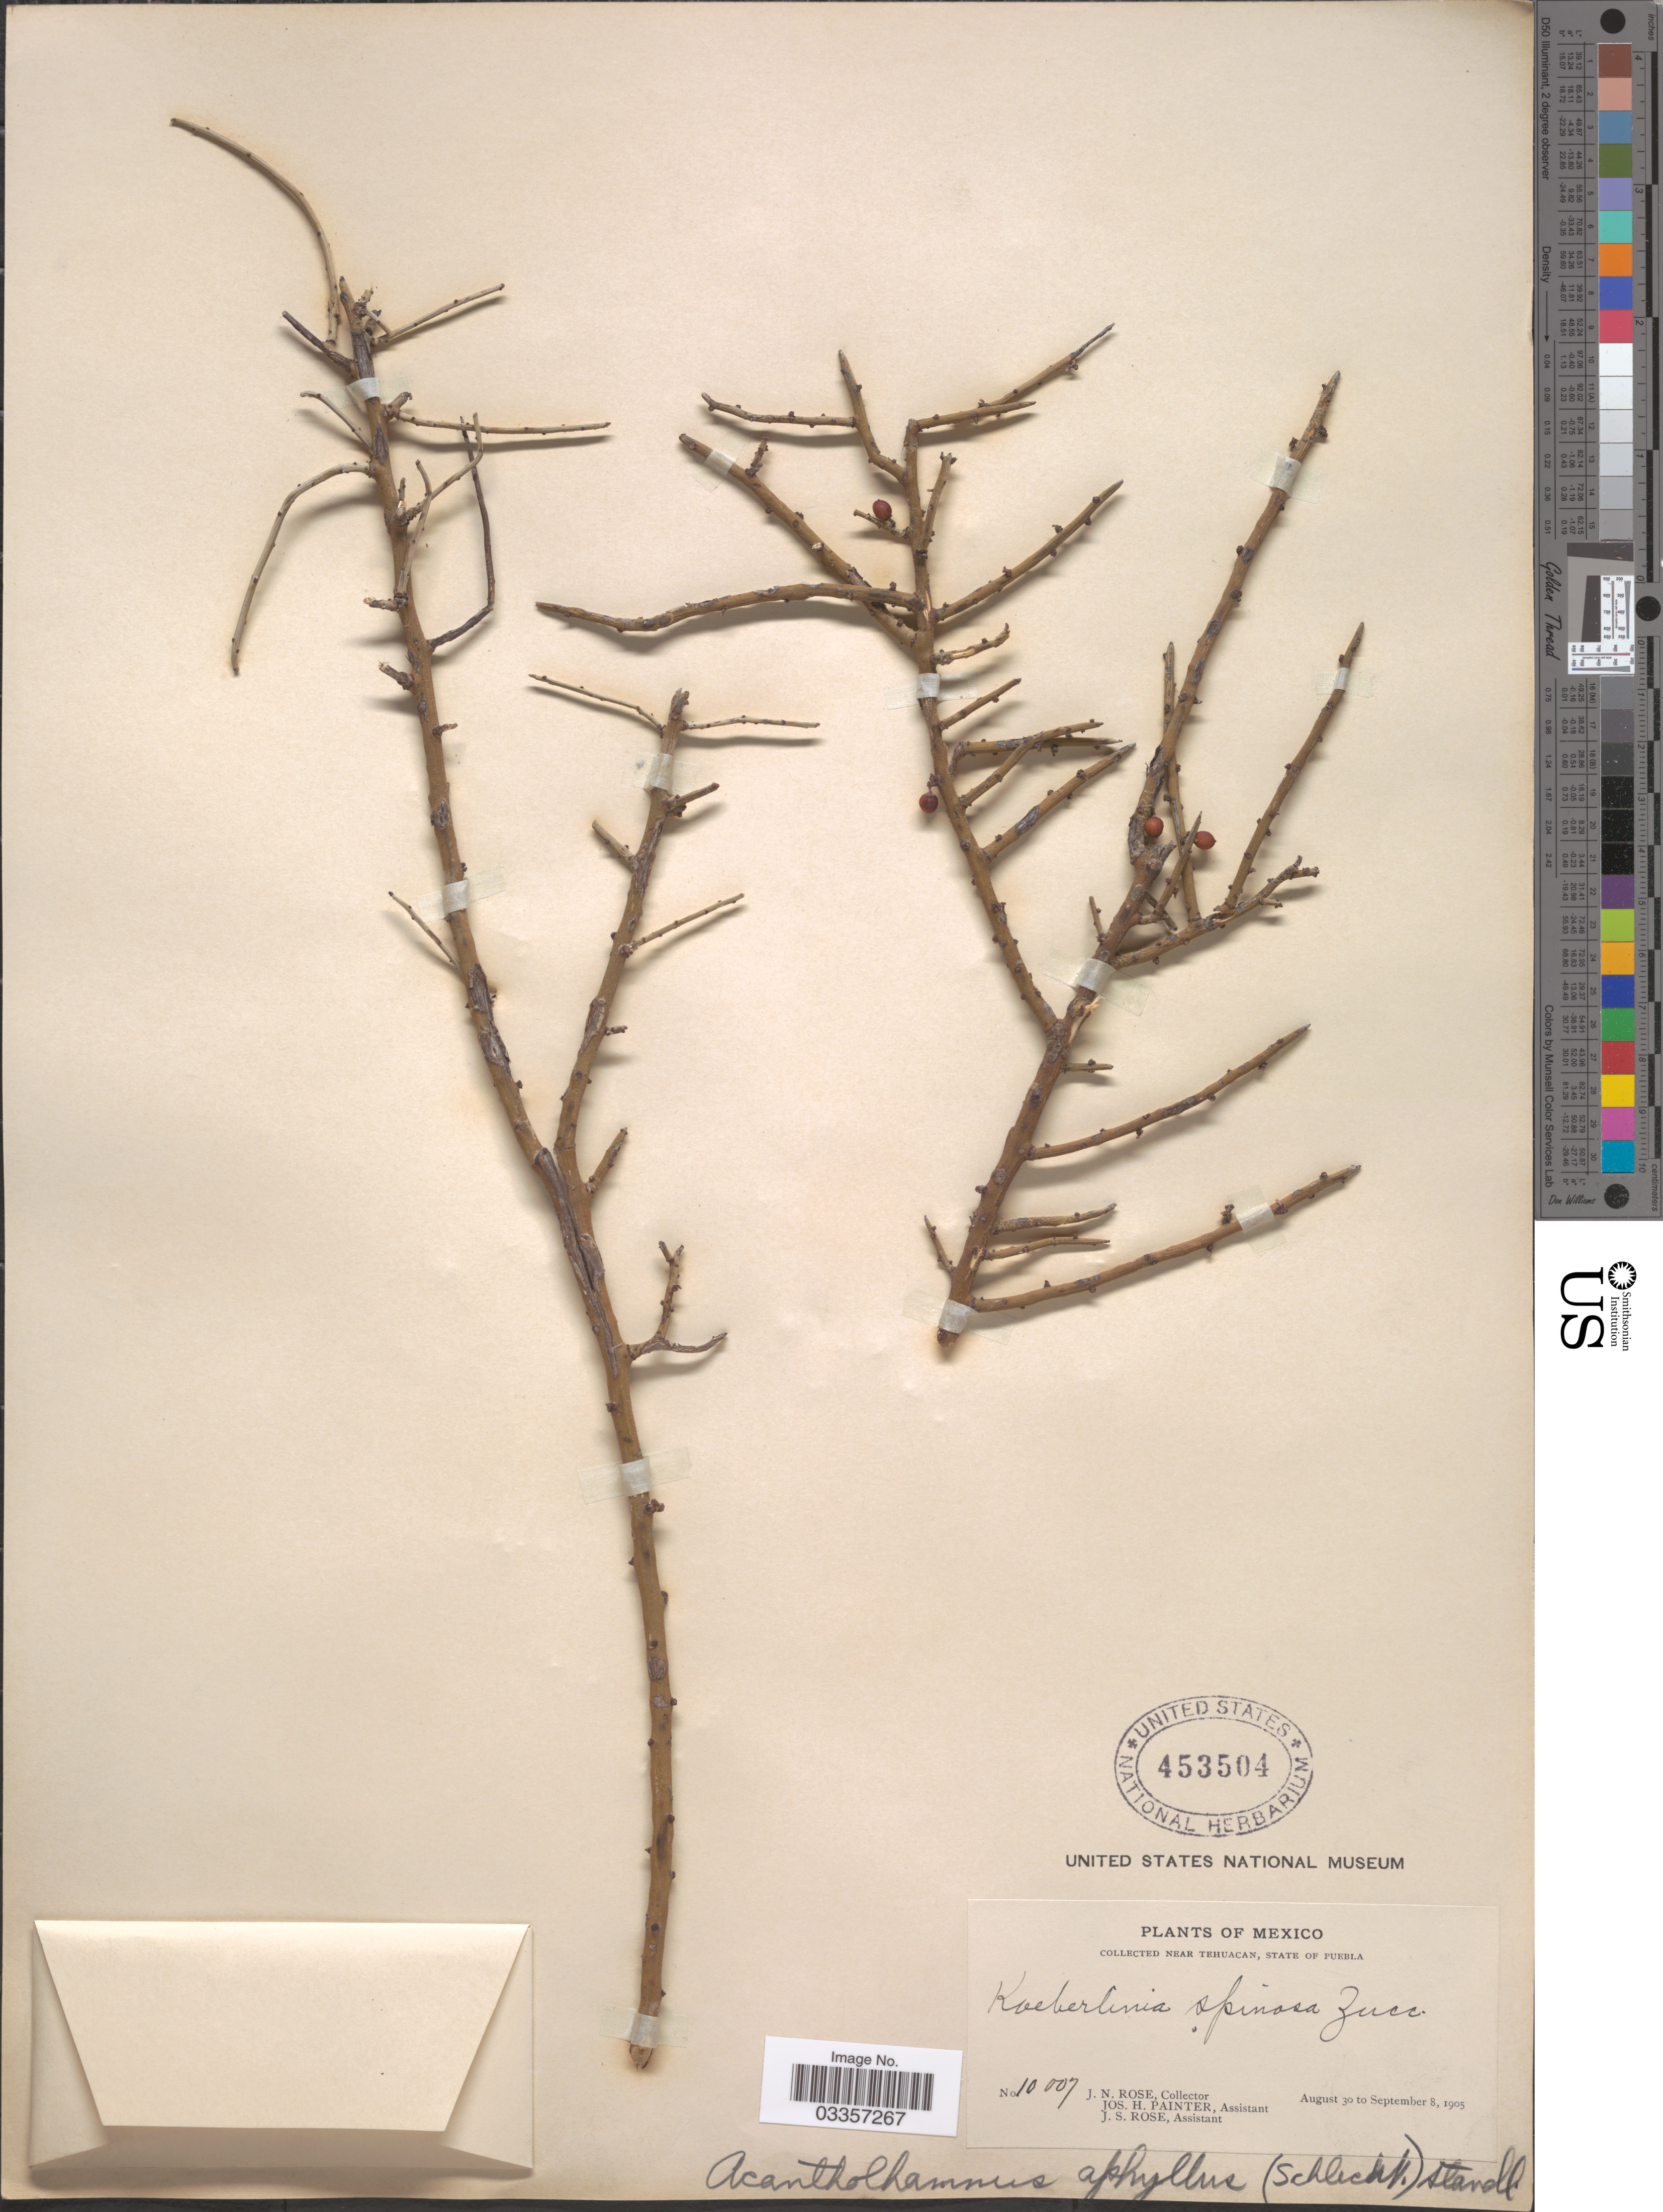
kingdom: Plantae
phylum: Tracheophyta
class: Magnoliopsida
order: Celastrales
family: Celastraceae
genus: Acanthothamnus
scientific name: Acanthothamnus aphyllus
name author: (Schltdl.) Standl.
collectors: J. N. Rose, J. H. Painter & J. S. Rose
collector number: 10007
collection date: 1905-08-30/1905-09-08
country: Mexico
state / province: Puebla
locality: Near Tehuacan.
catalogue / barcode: US 453504